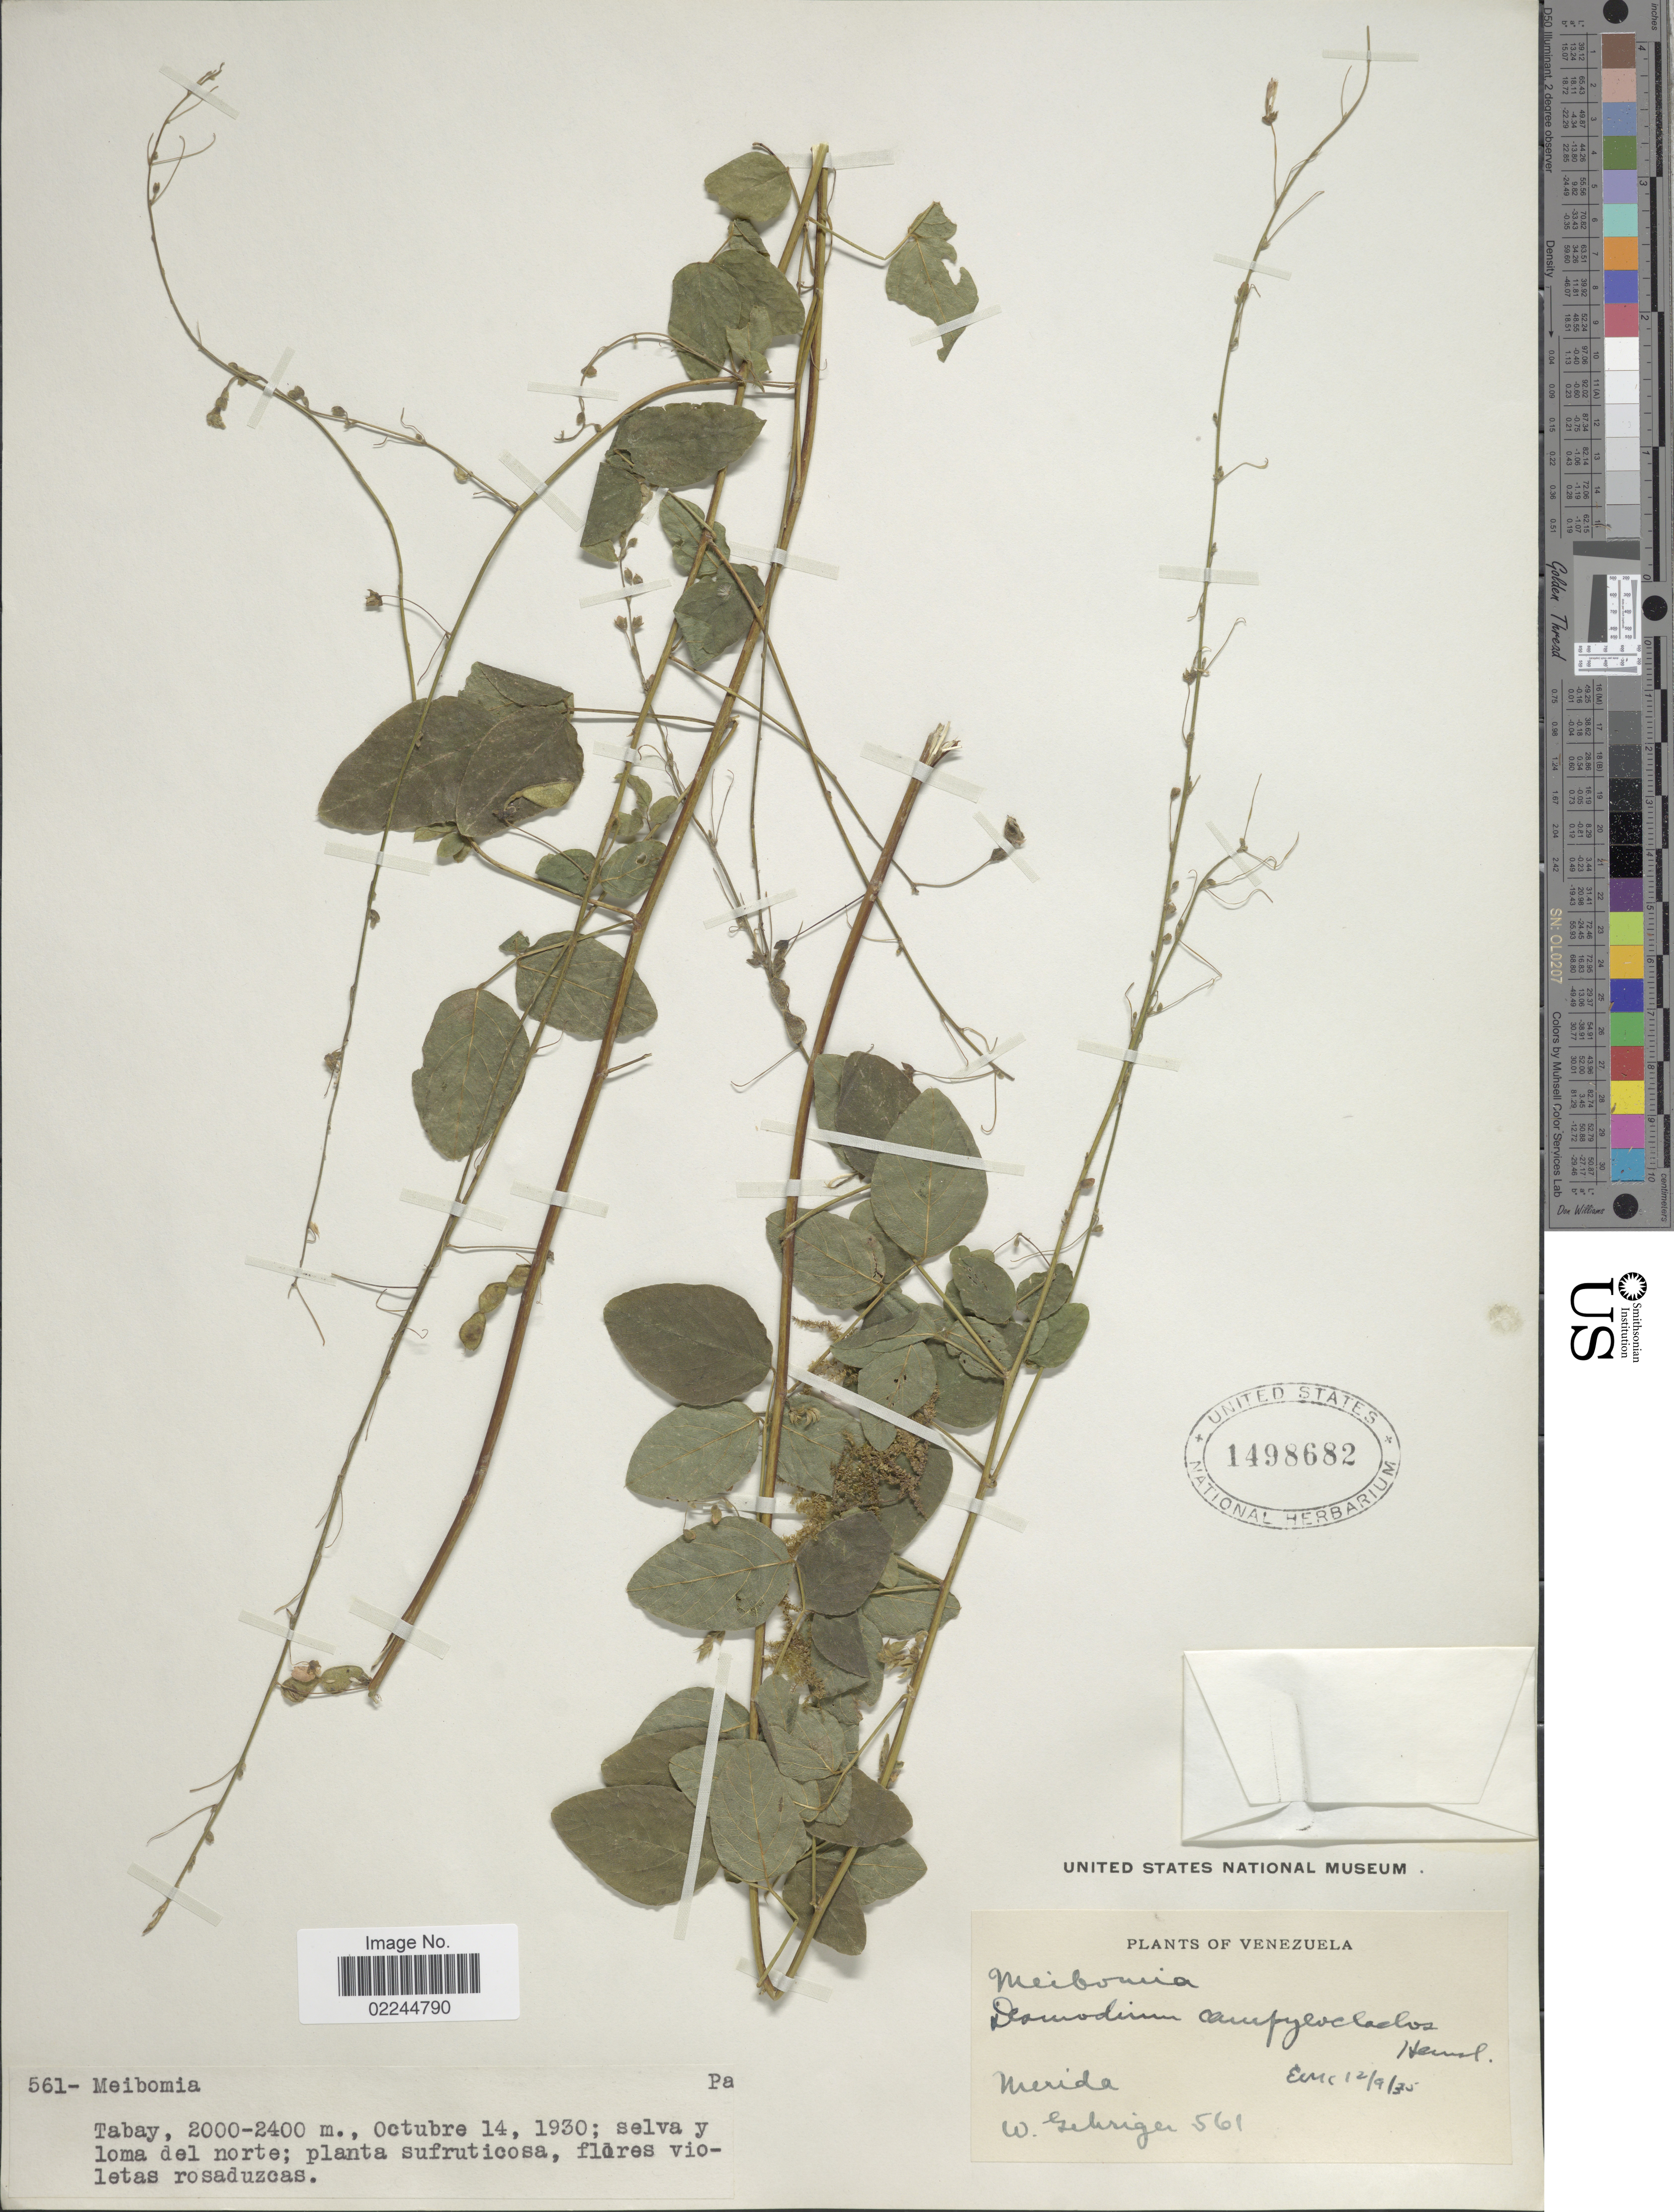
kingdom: Plantae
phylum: Tracheophyta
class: Magnoliopsida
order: Fabales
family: Fabaceae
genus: Desmodium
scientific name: Desmodium campyloclados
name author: Hemsl.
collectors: W. Gehriger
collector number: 561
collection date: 1930-10-14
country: Venezuela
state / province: Mérida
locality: Tabay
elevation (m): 2000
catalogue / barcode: US 1498682